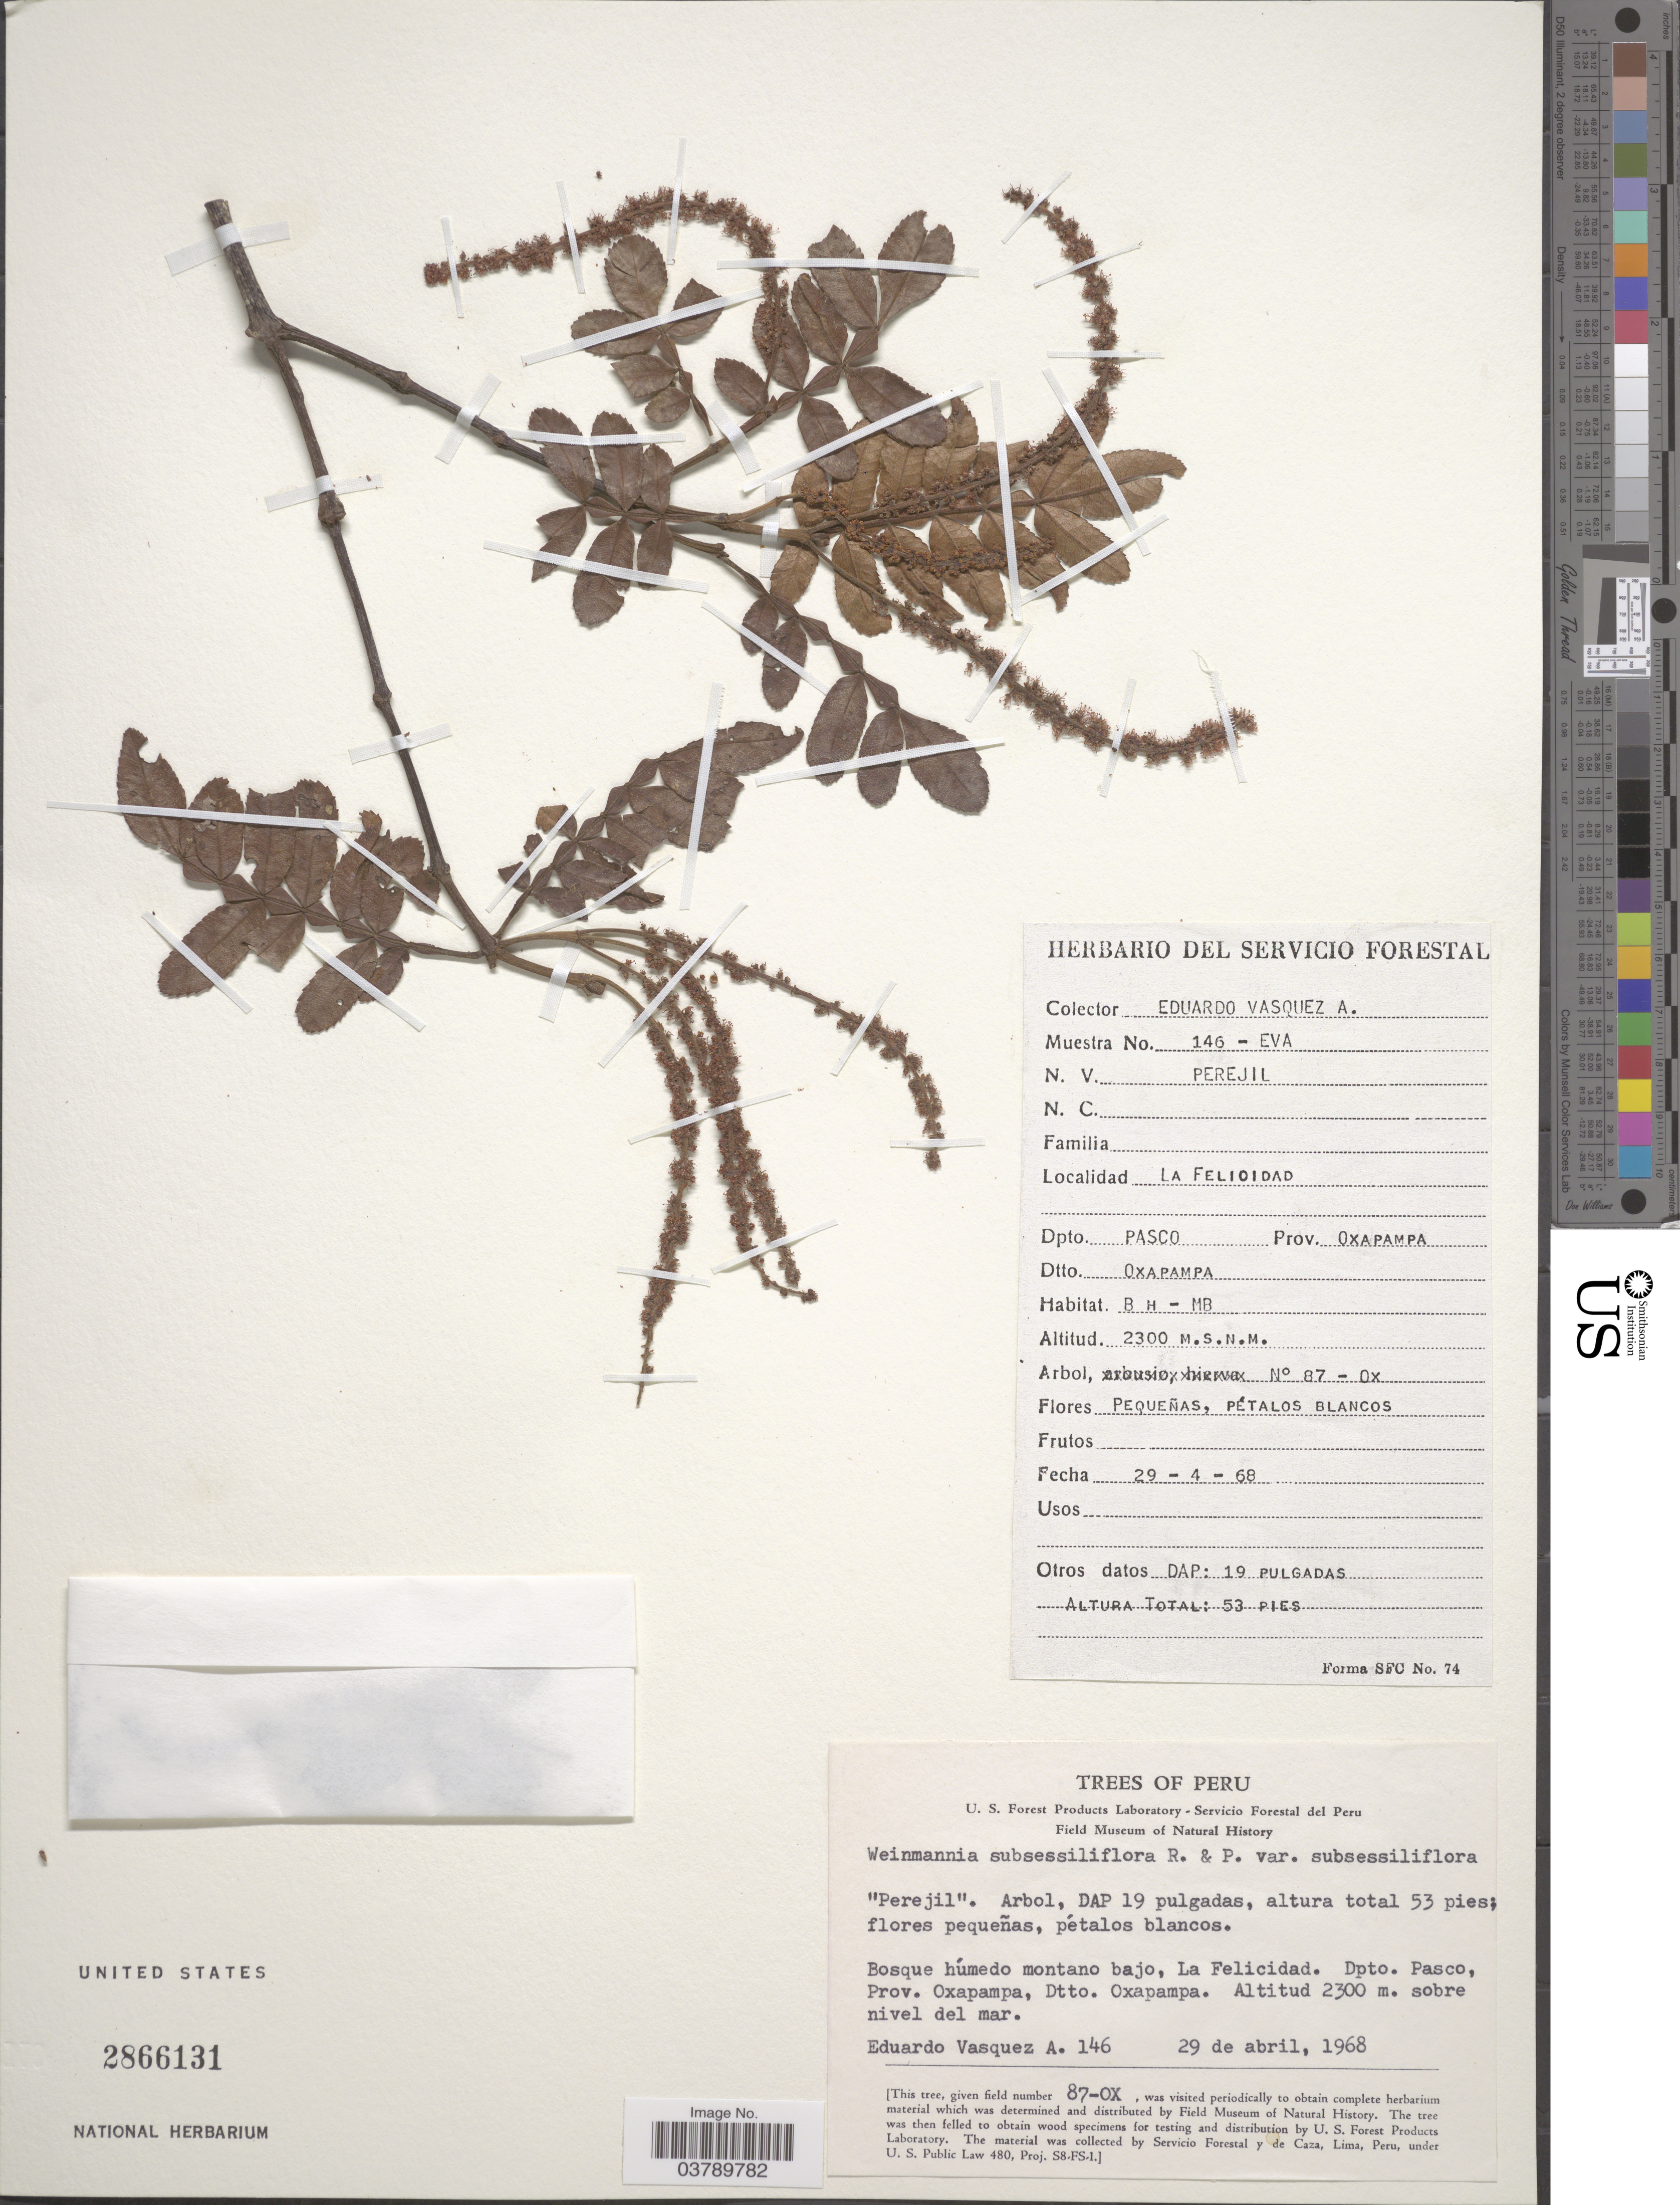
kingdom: Plantae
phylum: Tracheophyta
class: Magnoliopsida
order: Oxalidales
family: Cunoniaceae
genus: Weinmannia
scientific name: Weinmannia subsessiliflora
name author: Ruiz & Pav.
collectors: E. Vasquez A.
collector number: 146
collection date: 1968-04-29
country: Peru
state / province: Pasco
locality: La Felicidad. Dpto. Pasco, Prov. Oxapampa, Dtto. Oxapampa.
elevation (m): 2300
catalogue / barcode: US 2866131